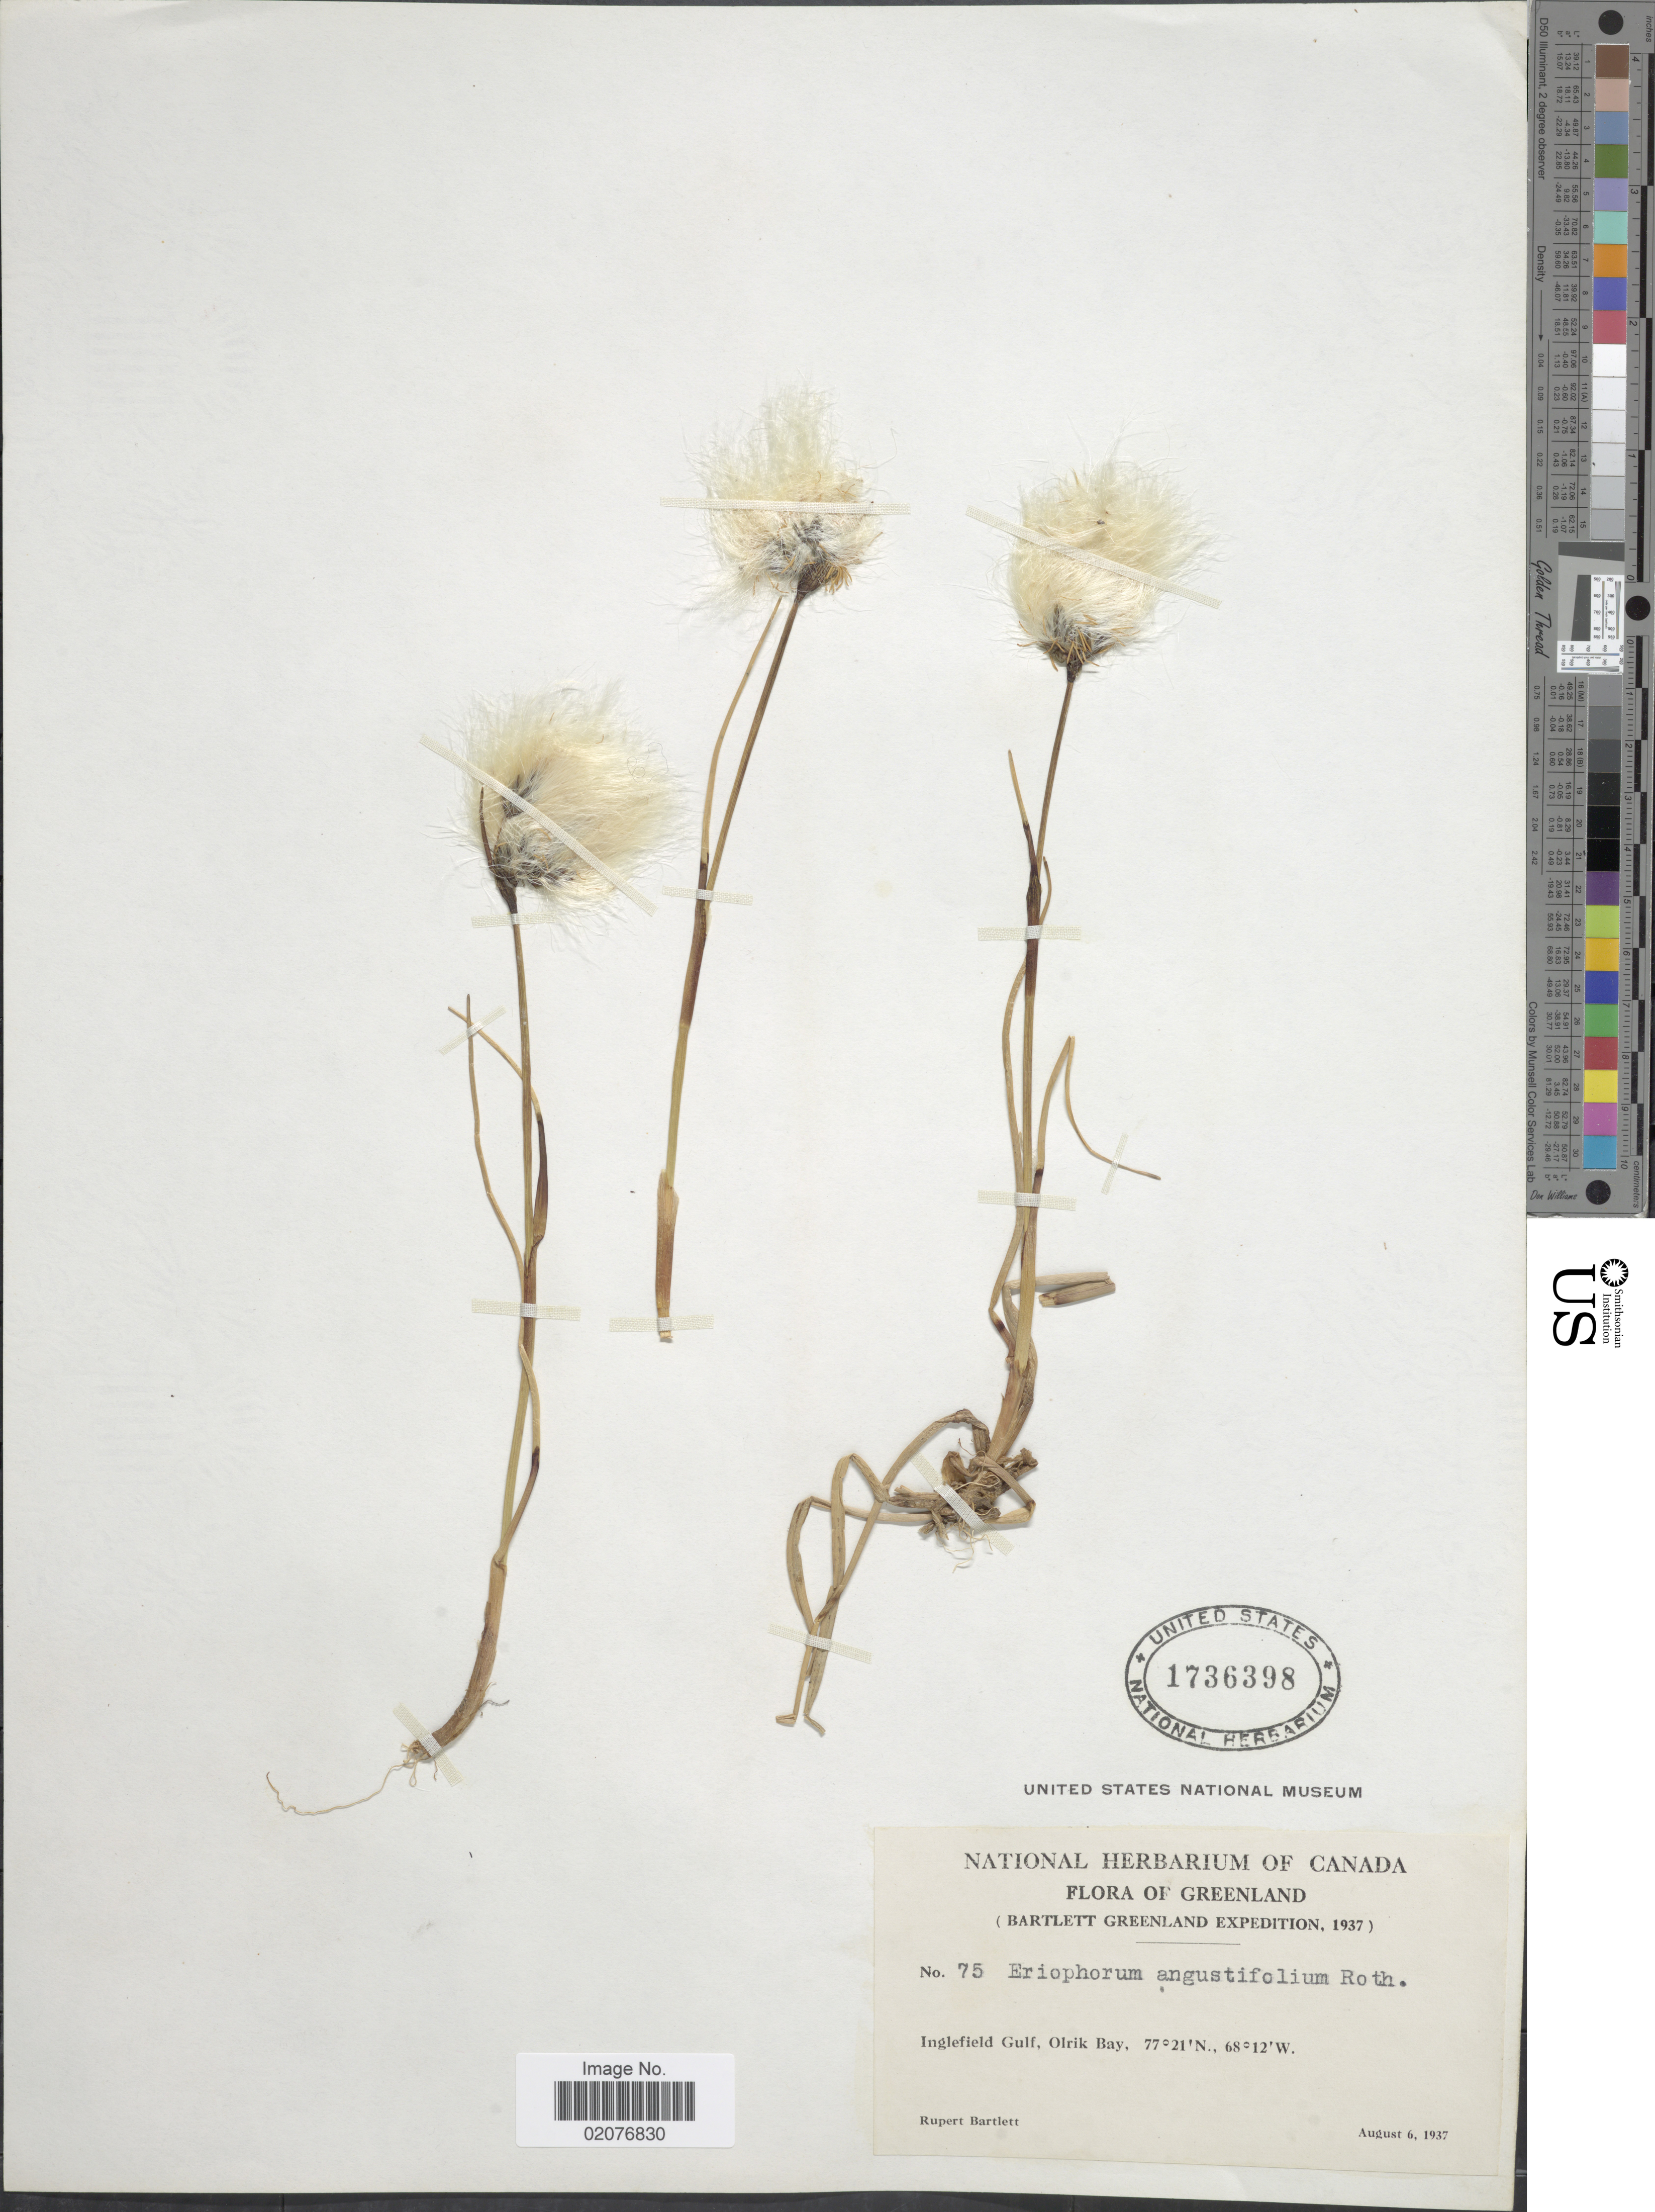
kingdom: Plantae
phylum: Tracheophyta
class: Liliopsida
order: Poales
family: Cyperaceae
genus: Eriophorum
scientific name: Eriophorum angustifolium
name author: Honck.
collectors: R. Bartlett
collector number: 75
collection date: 1937-08-06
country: Greenland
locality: (Bartlett Greenland) Inglefield Gulf, Olrik Bay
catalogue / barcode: US 1736398